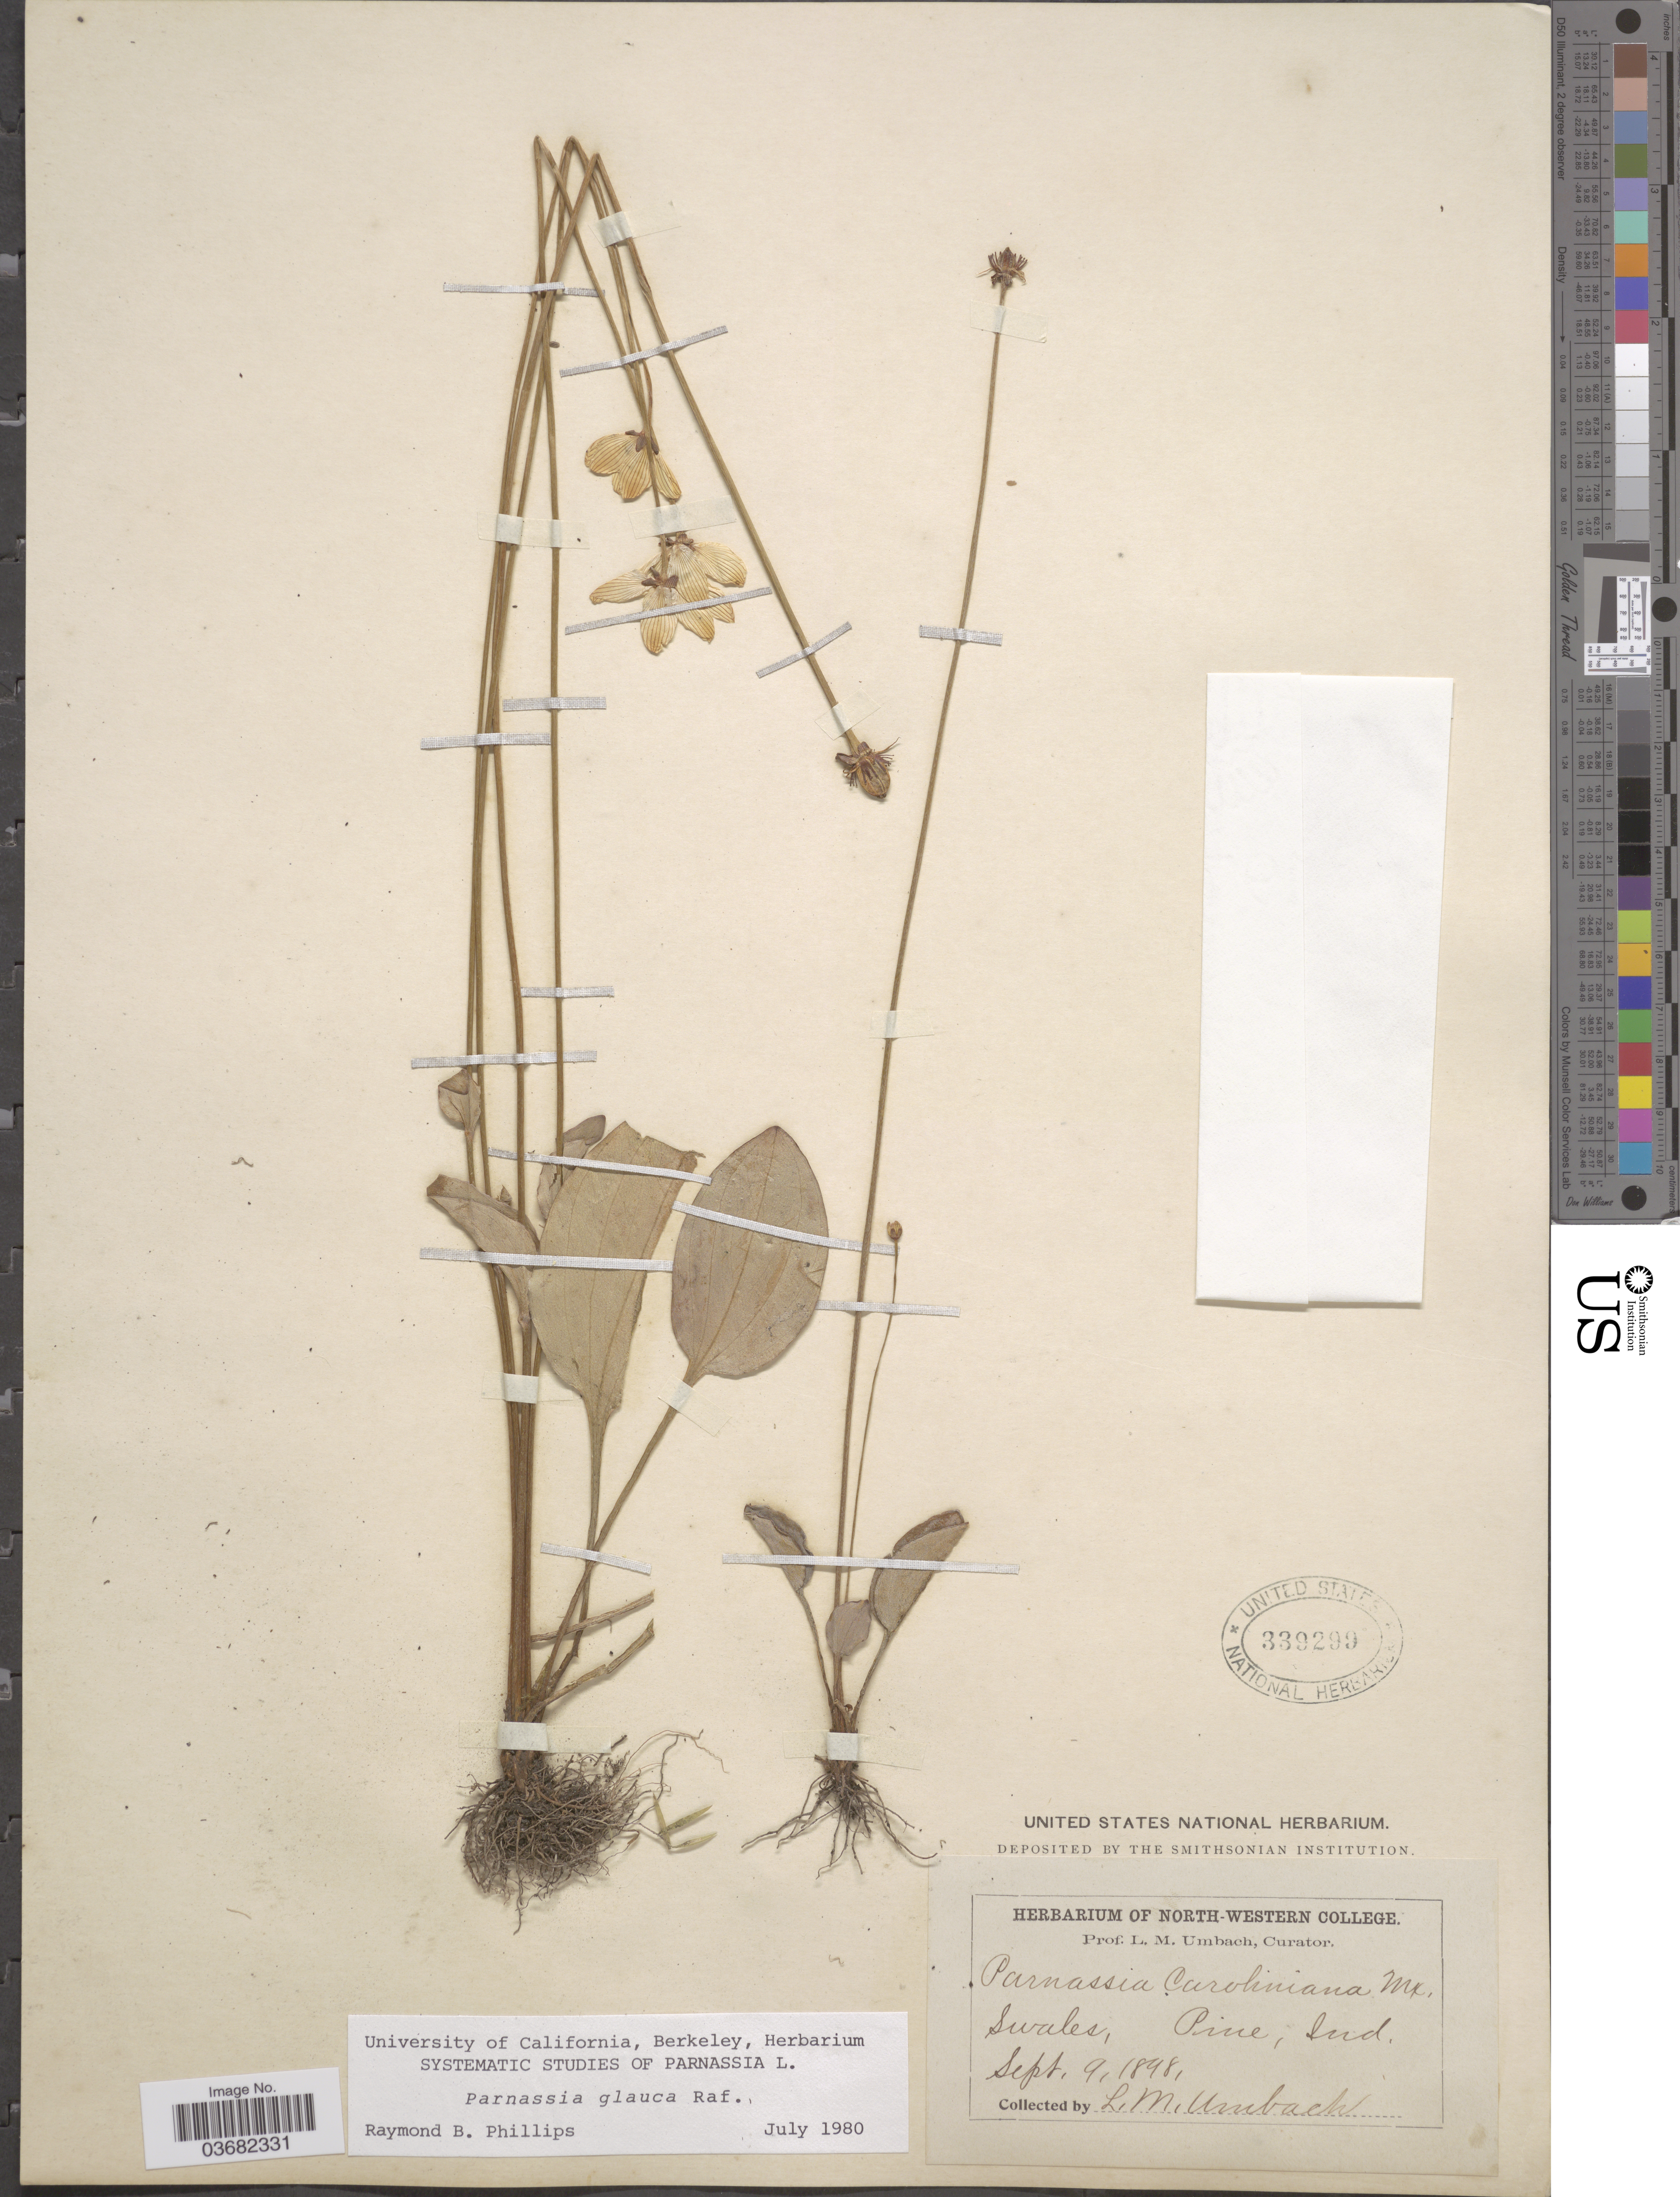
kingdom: Plantae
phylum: Tracheophyta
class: Magnoliopsida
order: Celastrales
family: Parnassiaceae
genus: Parnassia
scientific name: Parnassia glauca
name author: Raf.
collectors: L. M. Umbach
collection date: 1898-09-09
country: United States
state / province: Indiana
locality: Swales, Pine.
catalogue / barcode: US 339299